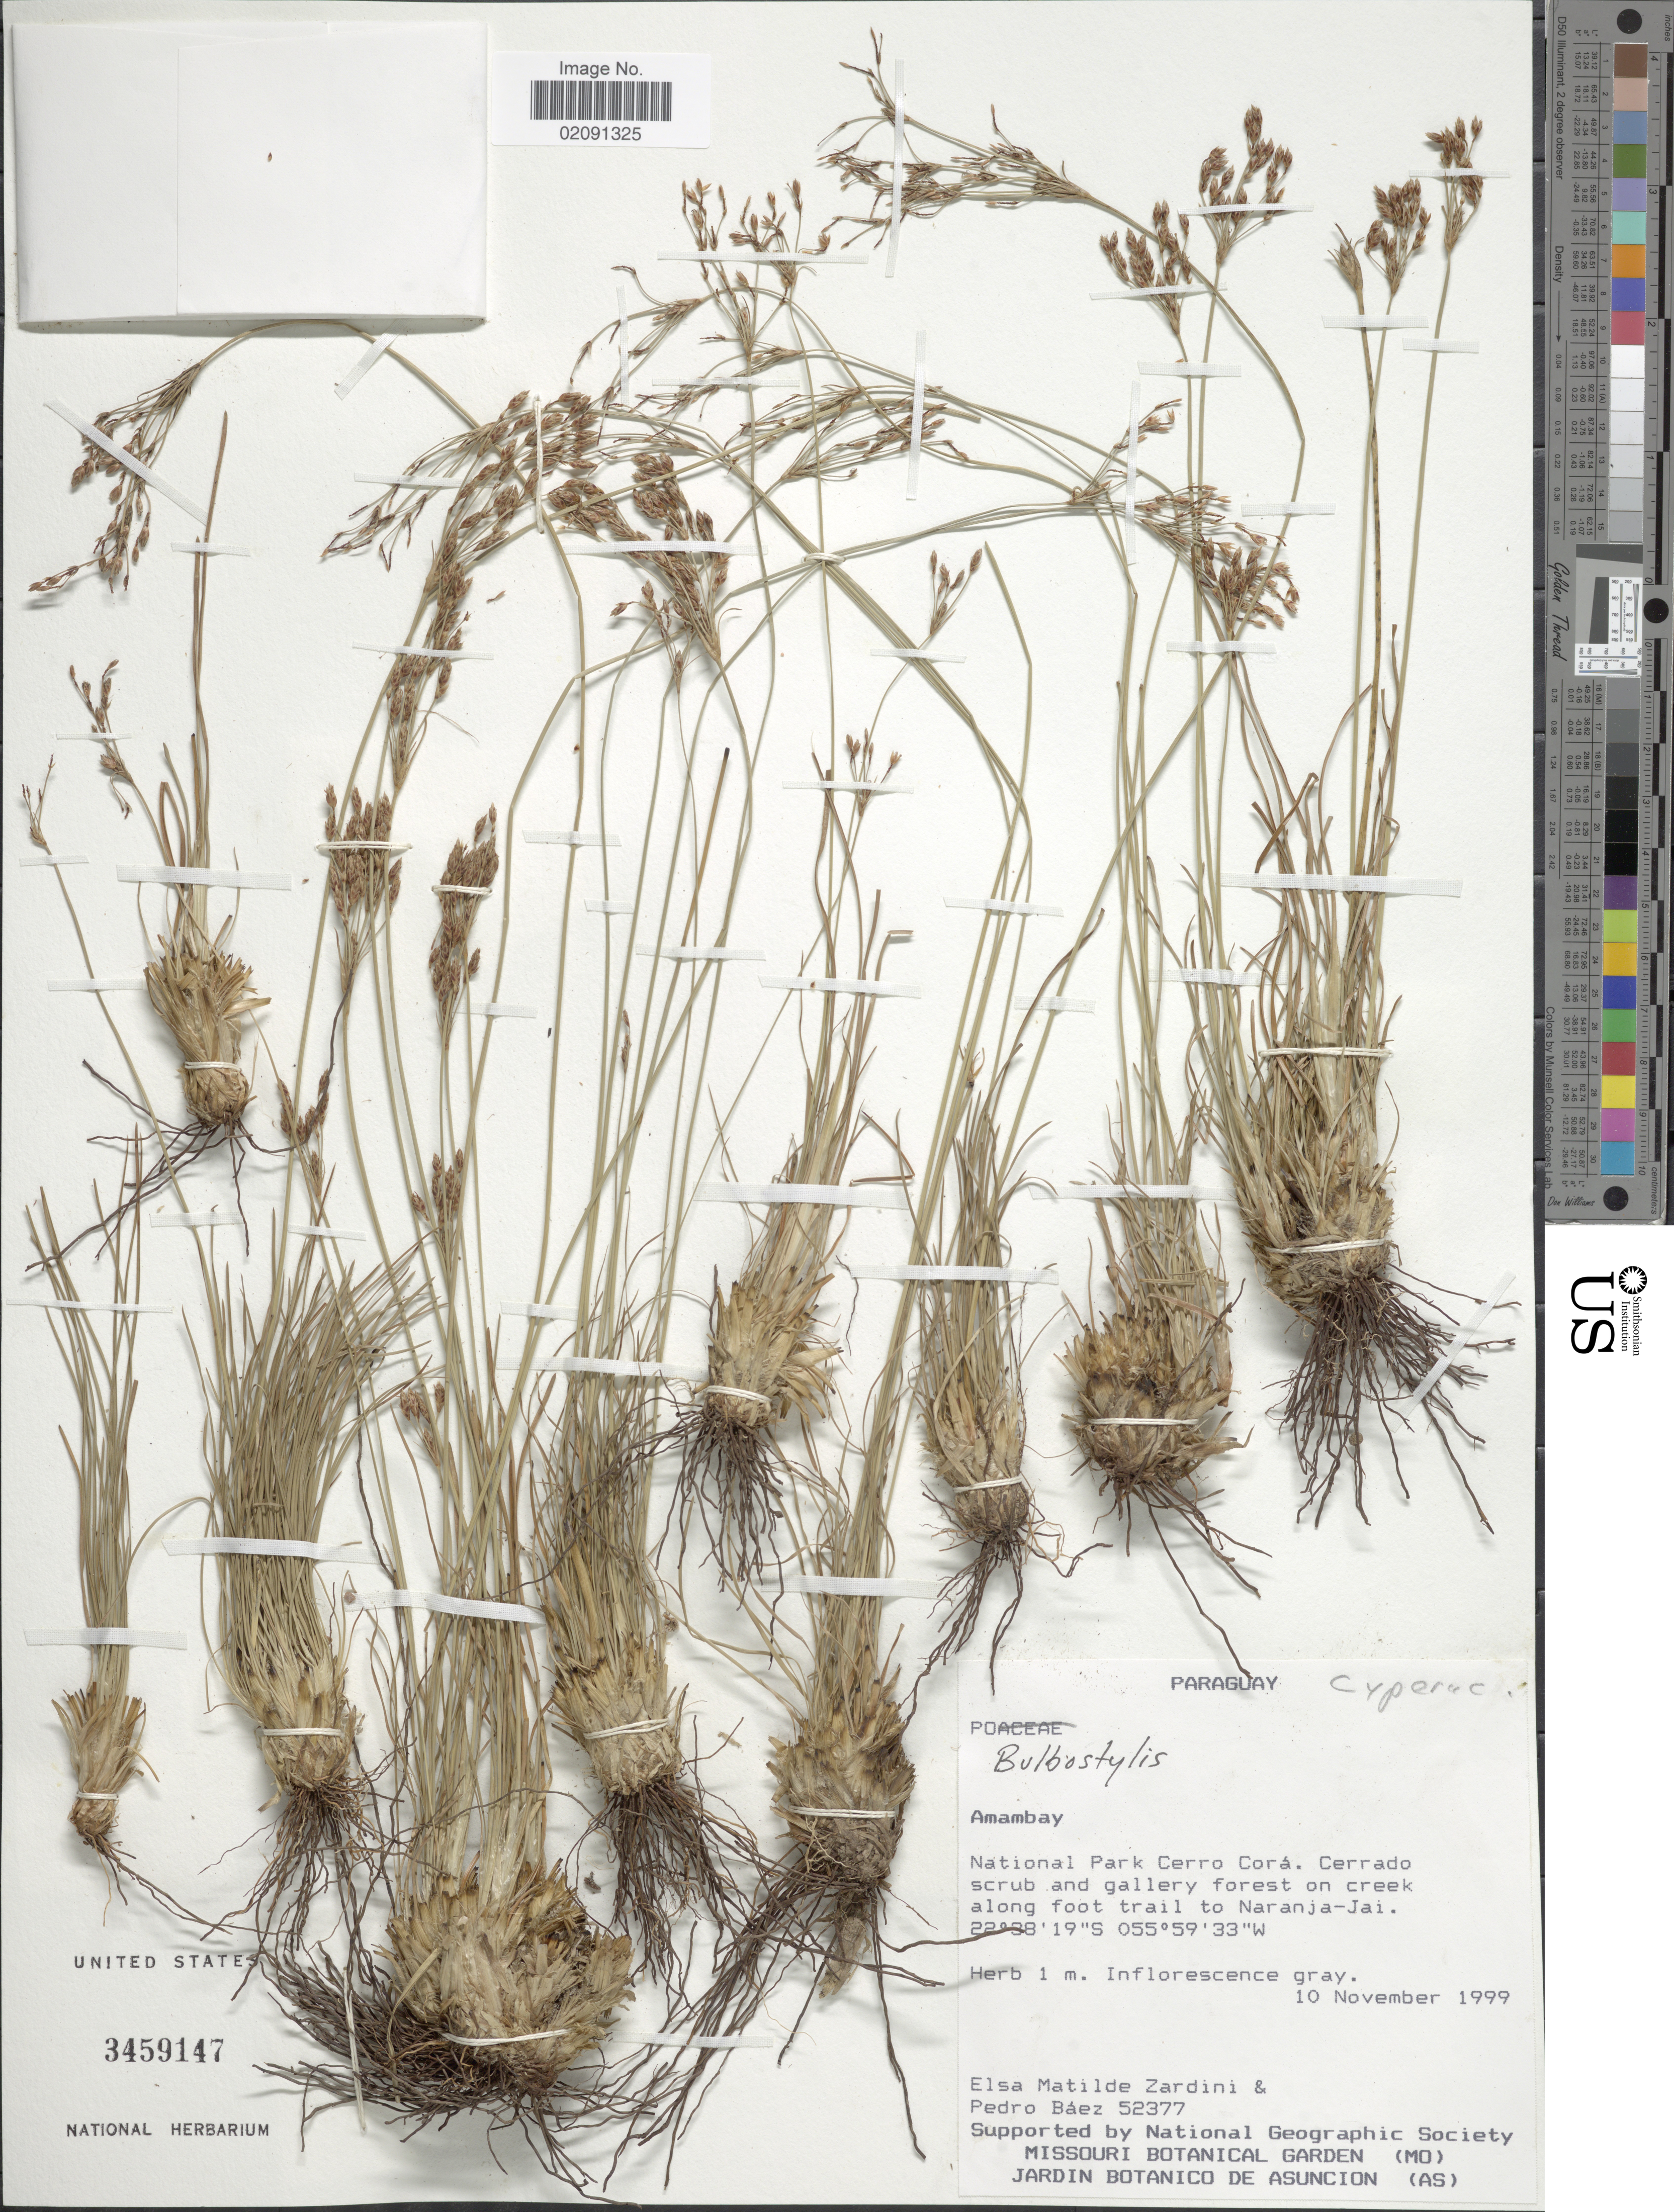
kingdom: Plantae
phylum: Tracheophyta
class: Liliopsida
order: Poales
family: Cyperaceae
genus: Bulbostylis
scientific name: Bulbostylis jacobinae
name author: (Steud.) Lindm.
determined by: Maciel-Silva, J. F.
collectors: E. M. Zardini & P. Báez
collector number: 52377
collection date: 1999-11-10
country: Paraguay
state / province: Amambay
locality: National Park Cerro Cora, along foot trail to Naranja-Jai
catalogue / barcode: US 3459147